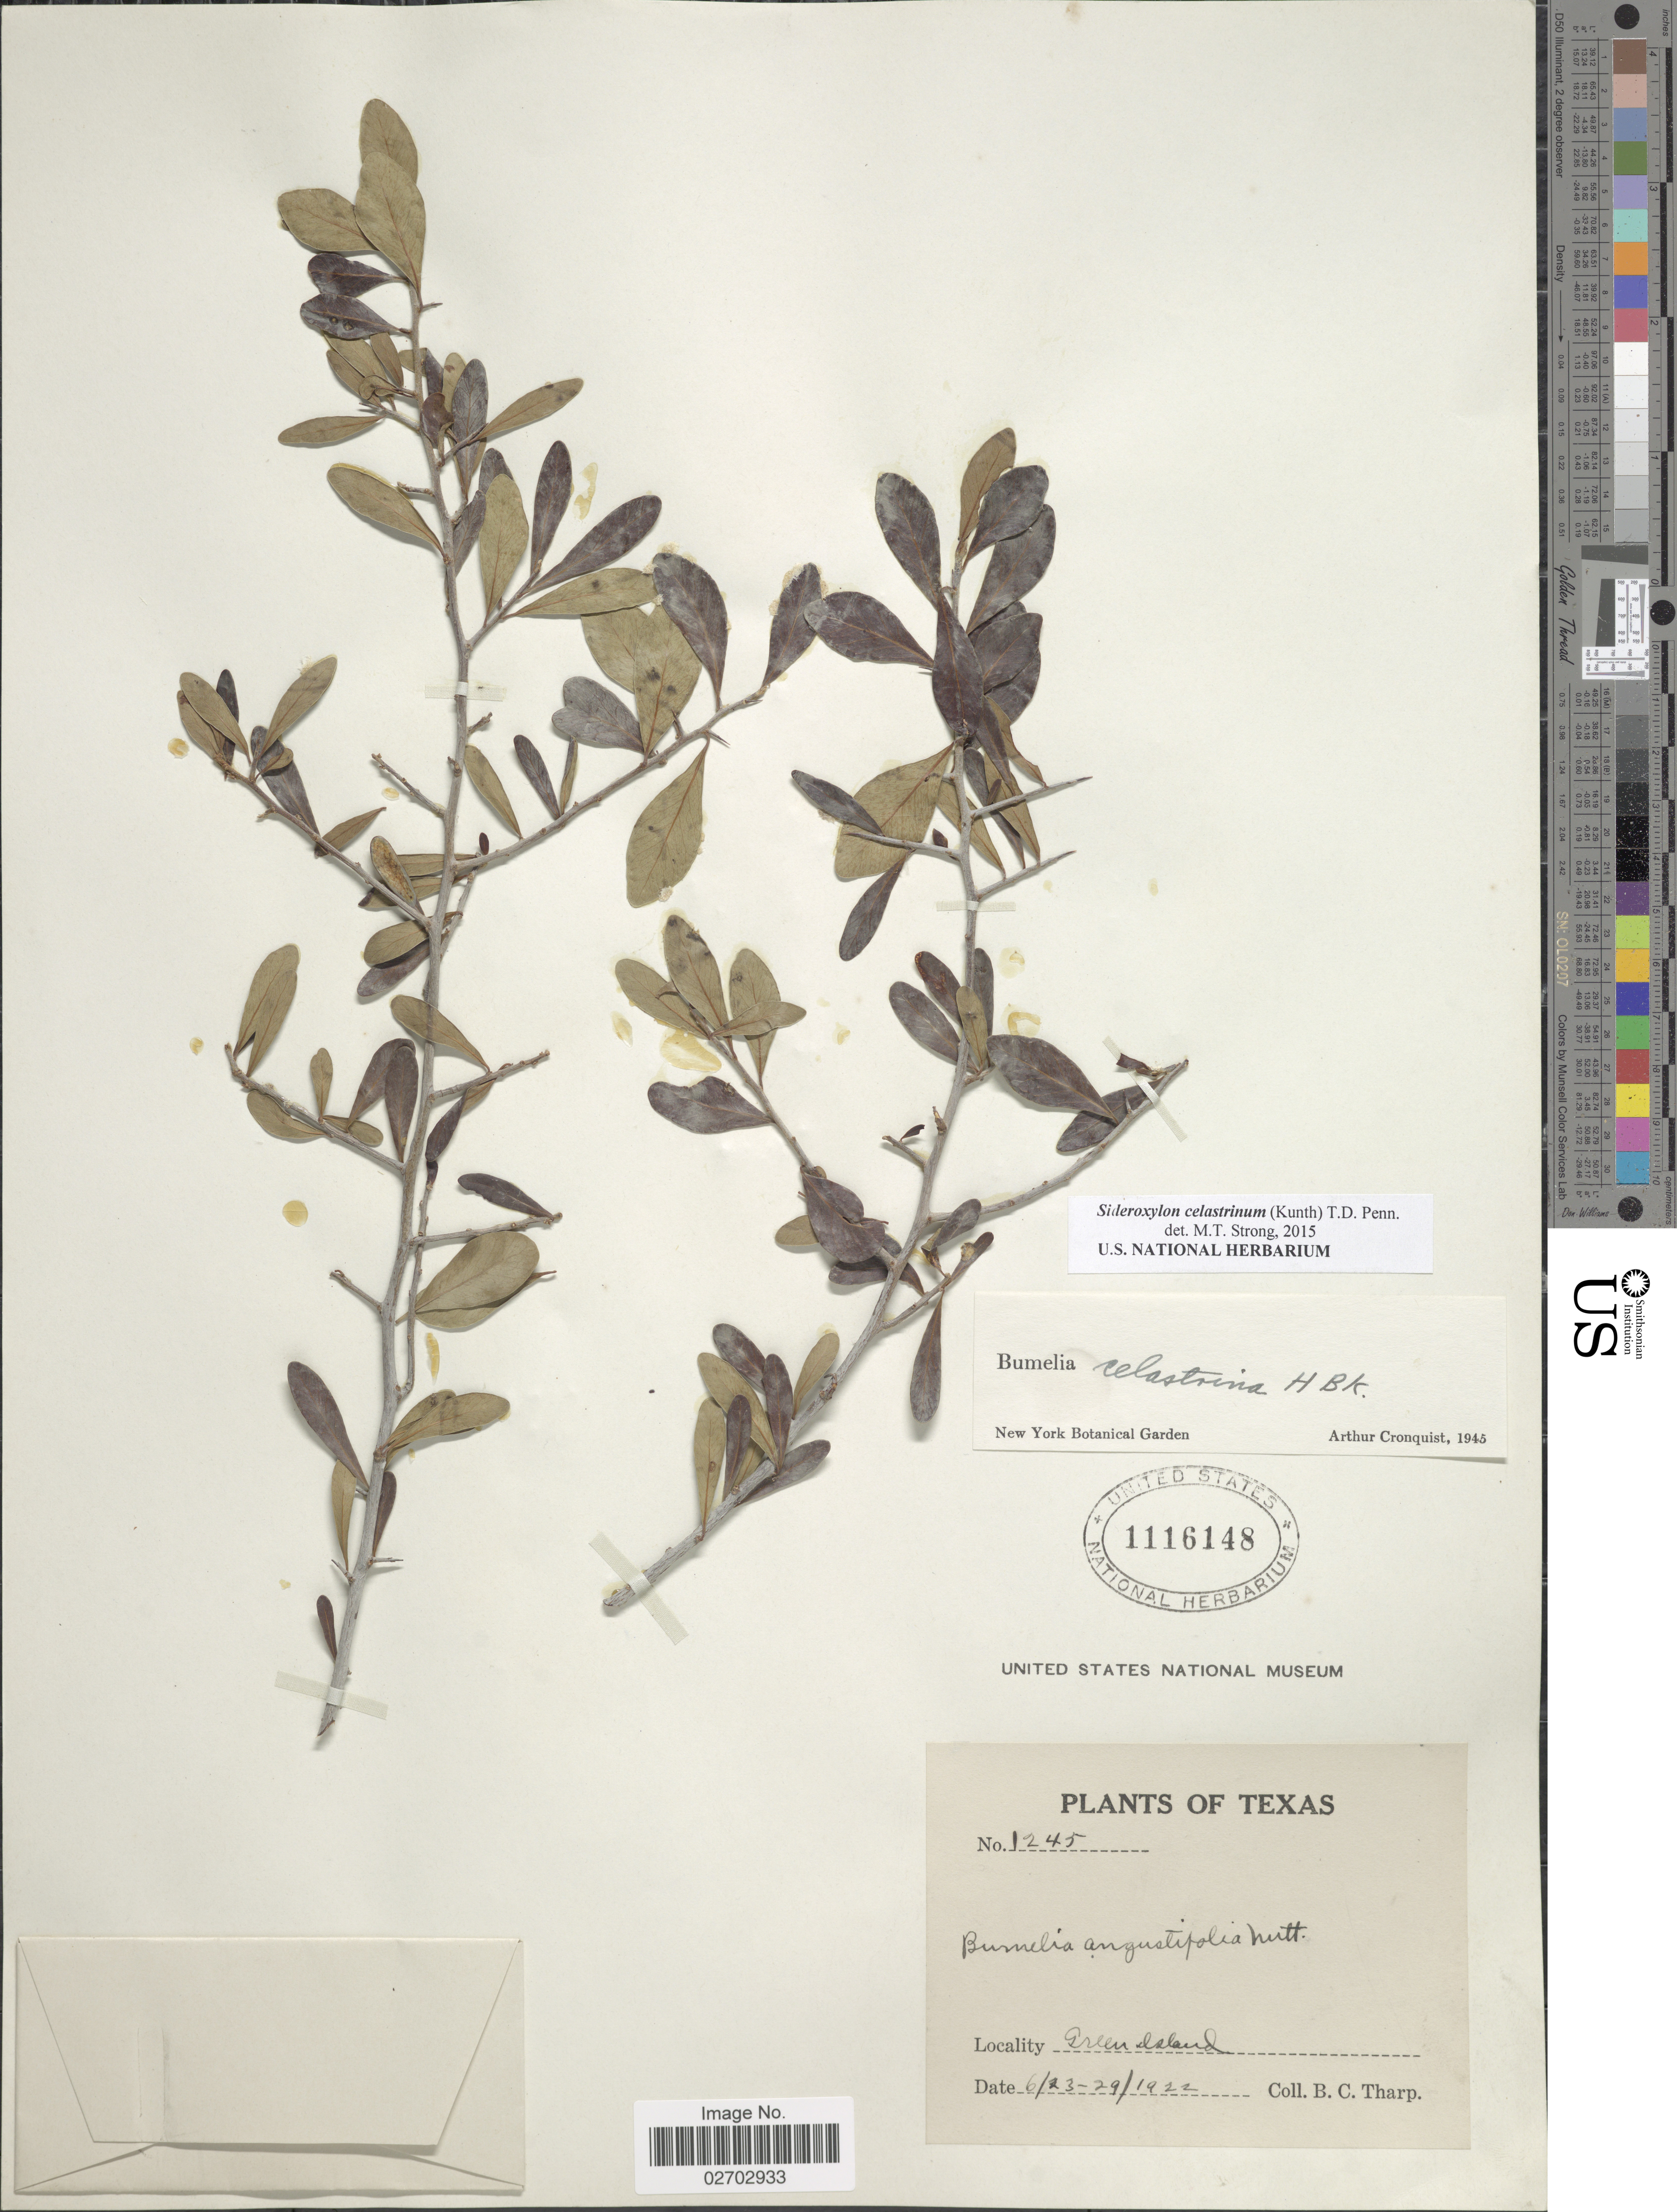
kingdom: Plantae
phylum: Tracheophyta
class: Magnoliopsida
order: Ericales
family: Sapotaceae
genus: Sideroxylon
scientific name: Sideroxylon celastrinum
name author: (Kunth) T.D. Penn.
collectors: B. C. Tharp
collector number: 1245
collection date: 1922-06-23/1922-06-29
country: United States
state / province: Texas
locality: Green Island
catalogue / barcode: US 1116148